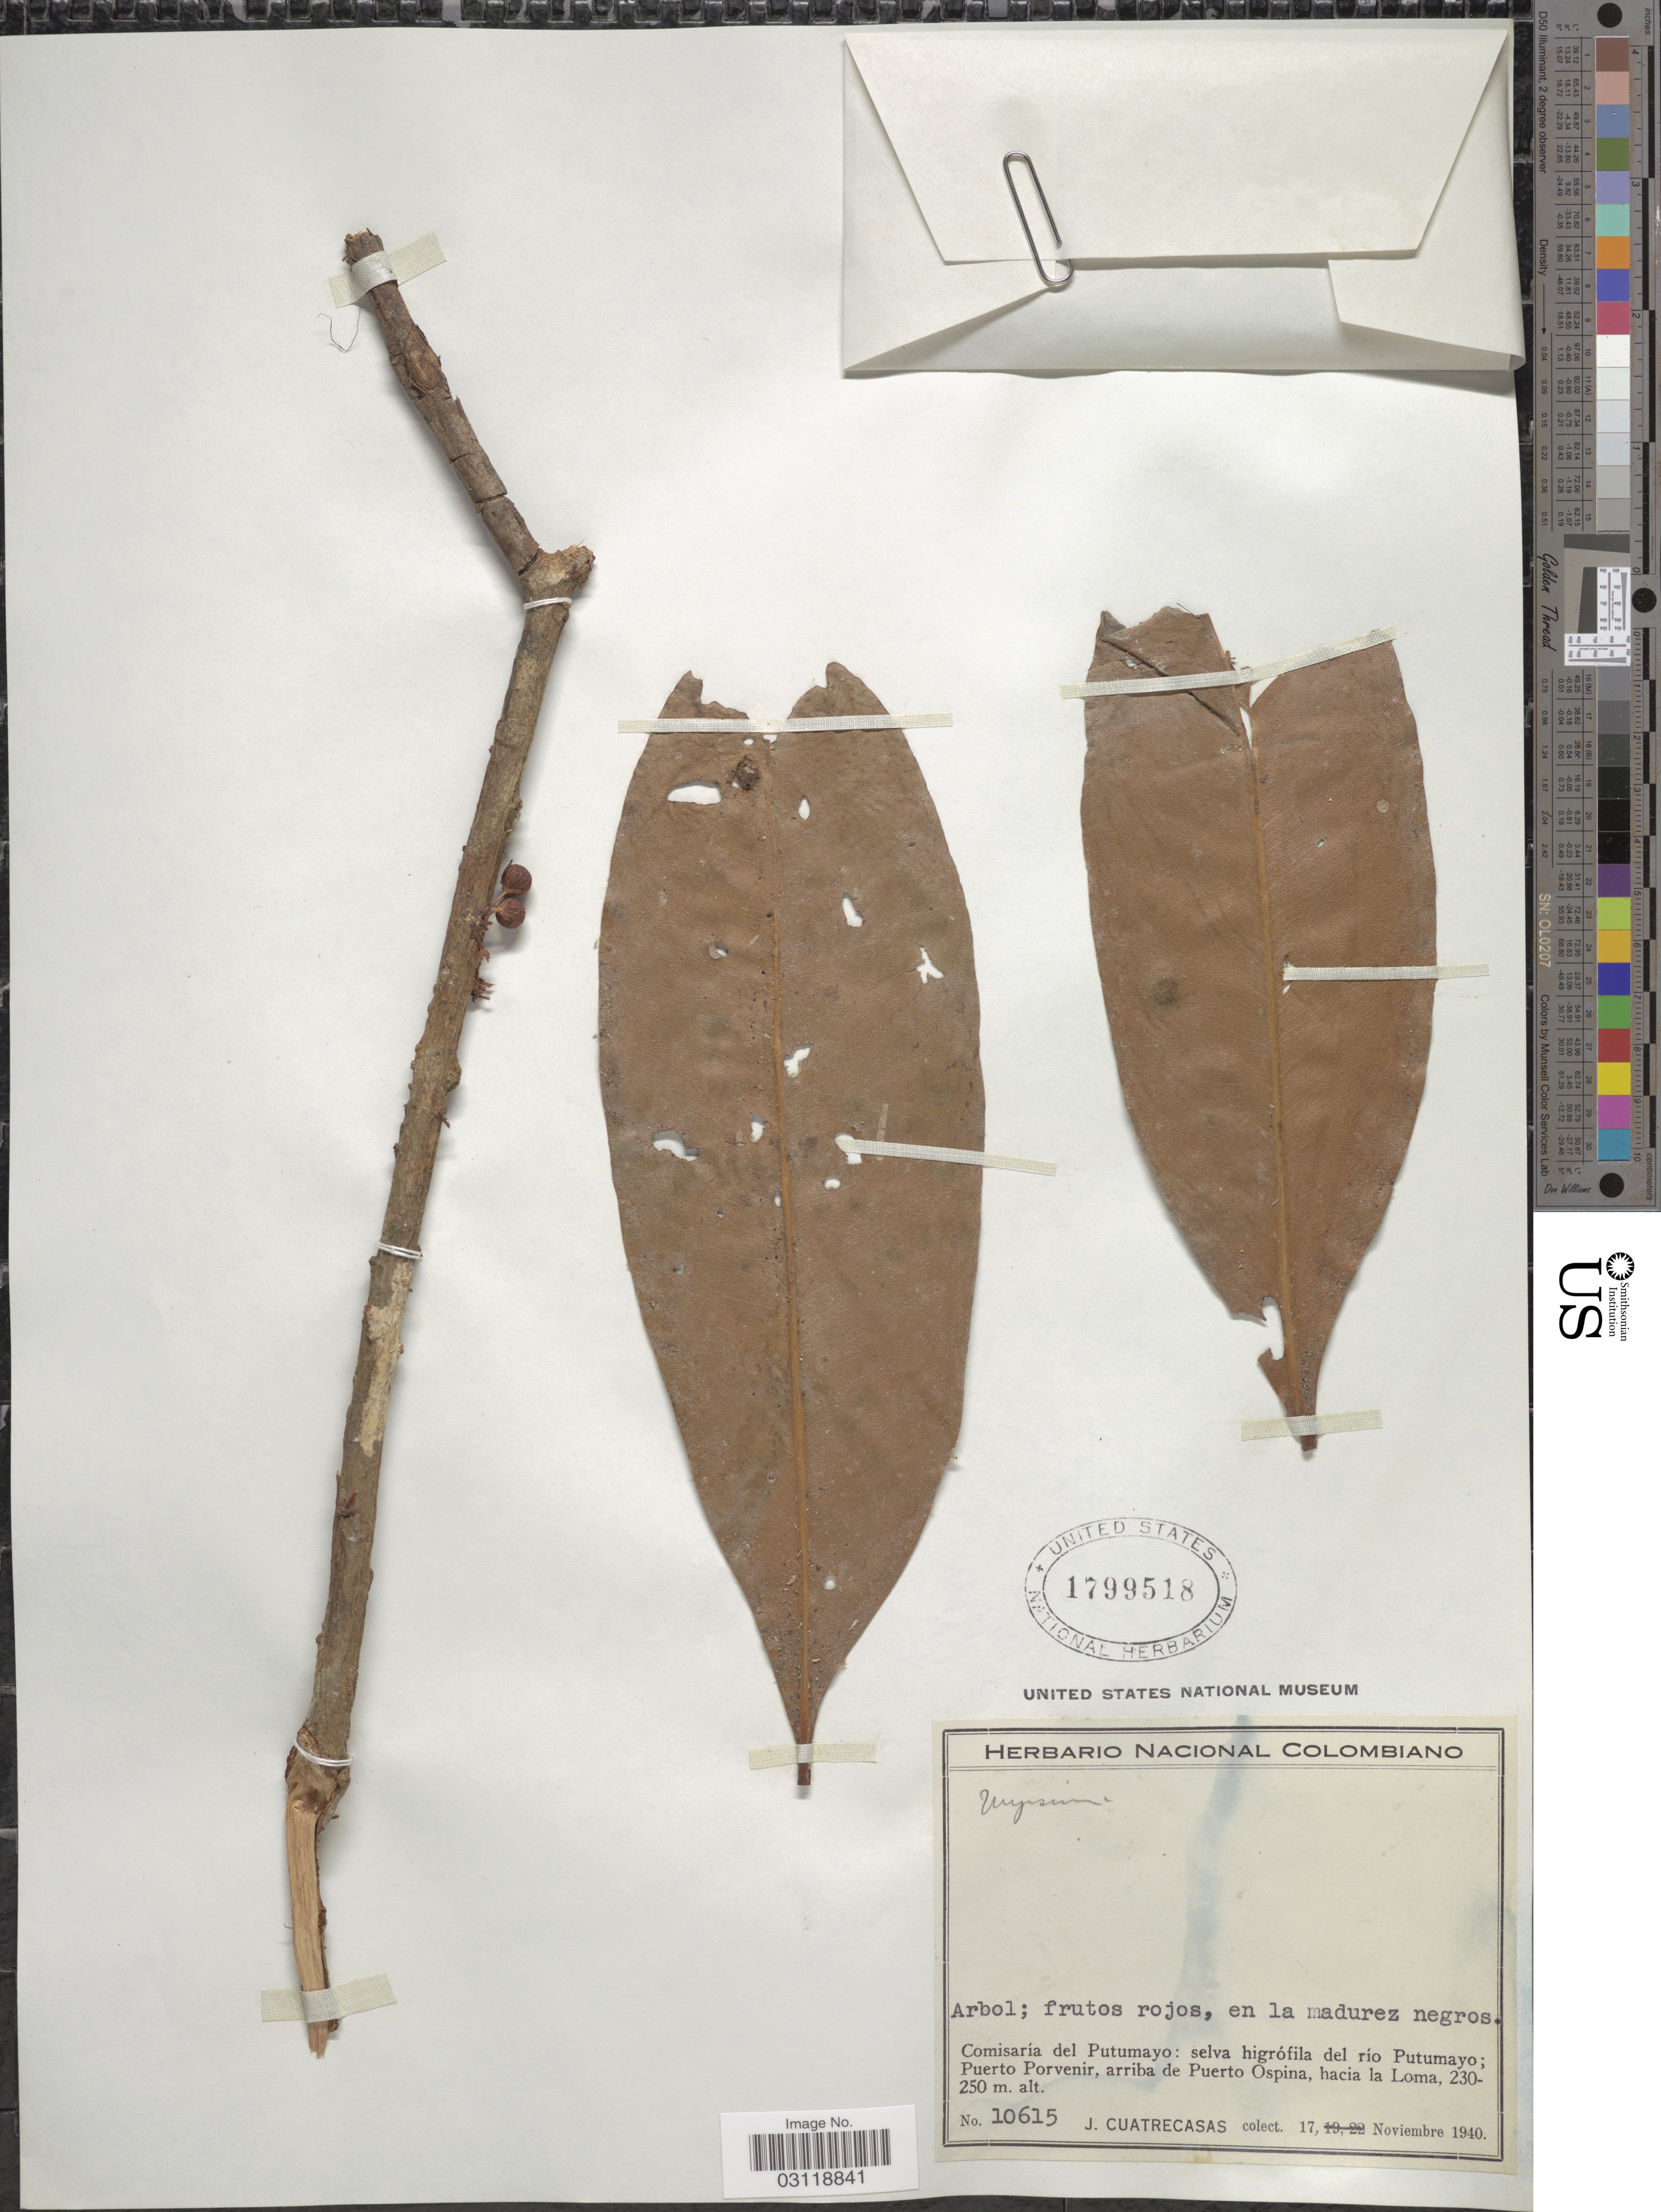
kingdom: Plantae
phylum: Tracheophyta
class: Magnoliopsida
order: Ericales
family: Primulaceae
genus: Rapanea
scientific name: Rapanea sp.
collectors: J. Cuatrecasas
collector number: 10615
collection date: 1940-11-17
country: Colombia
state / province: Putumayo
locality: Comisaría del Putumayo: selva higrófila del río Putumayo; Puerto Porvenir, arriba de Puerto Ospina, hacia la Loma.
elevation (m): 230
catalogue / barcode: US 1799518